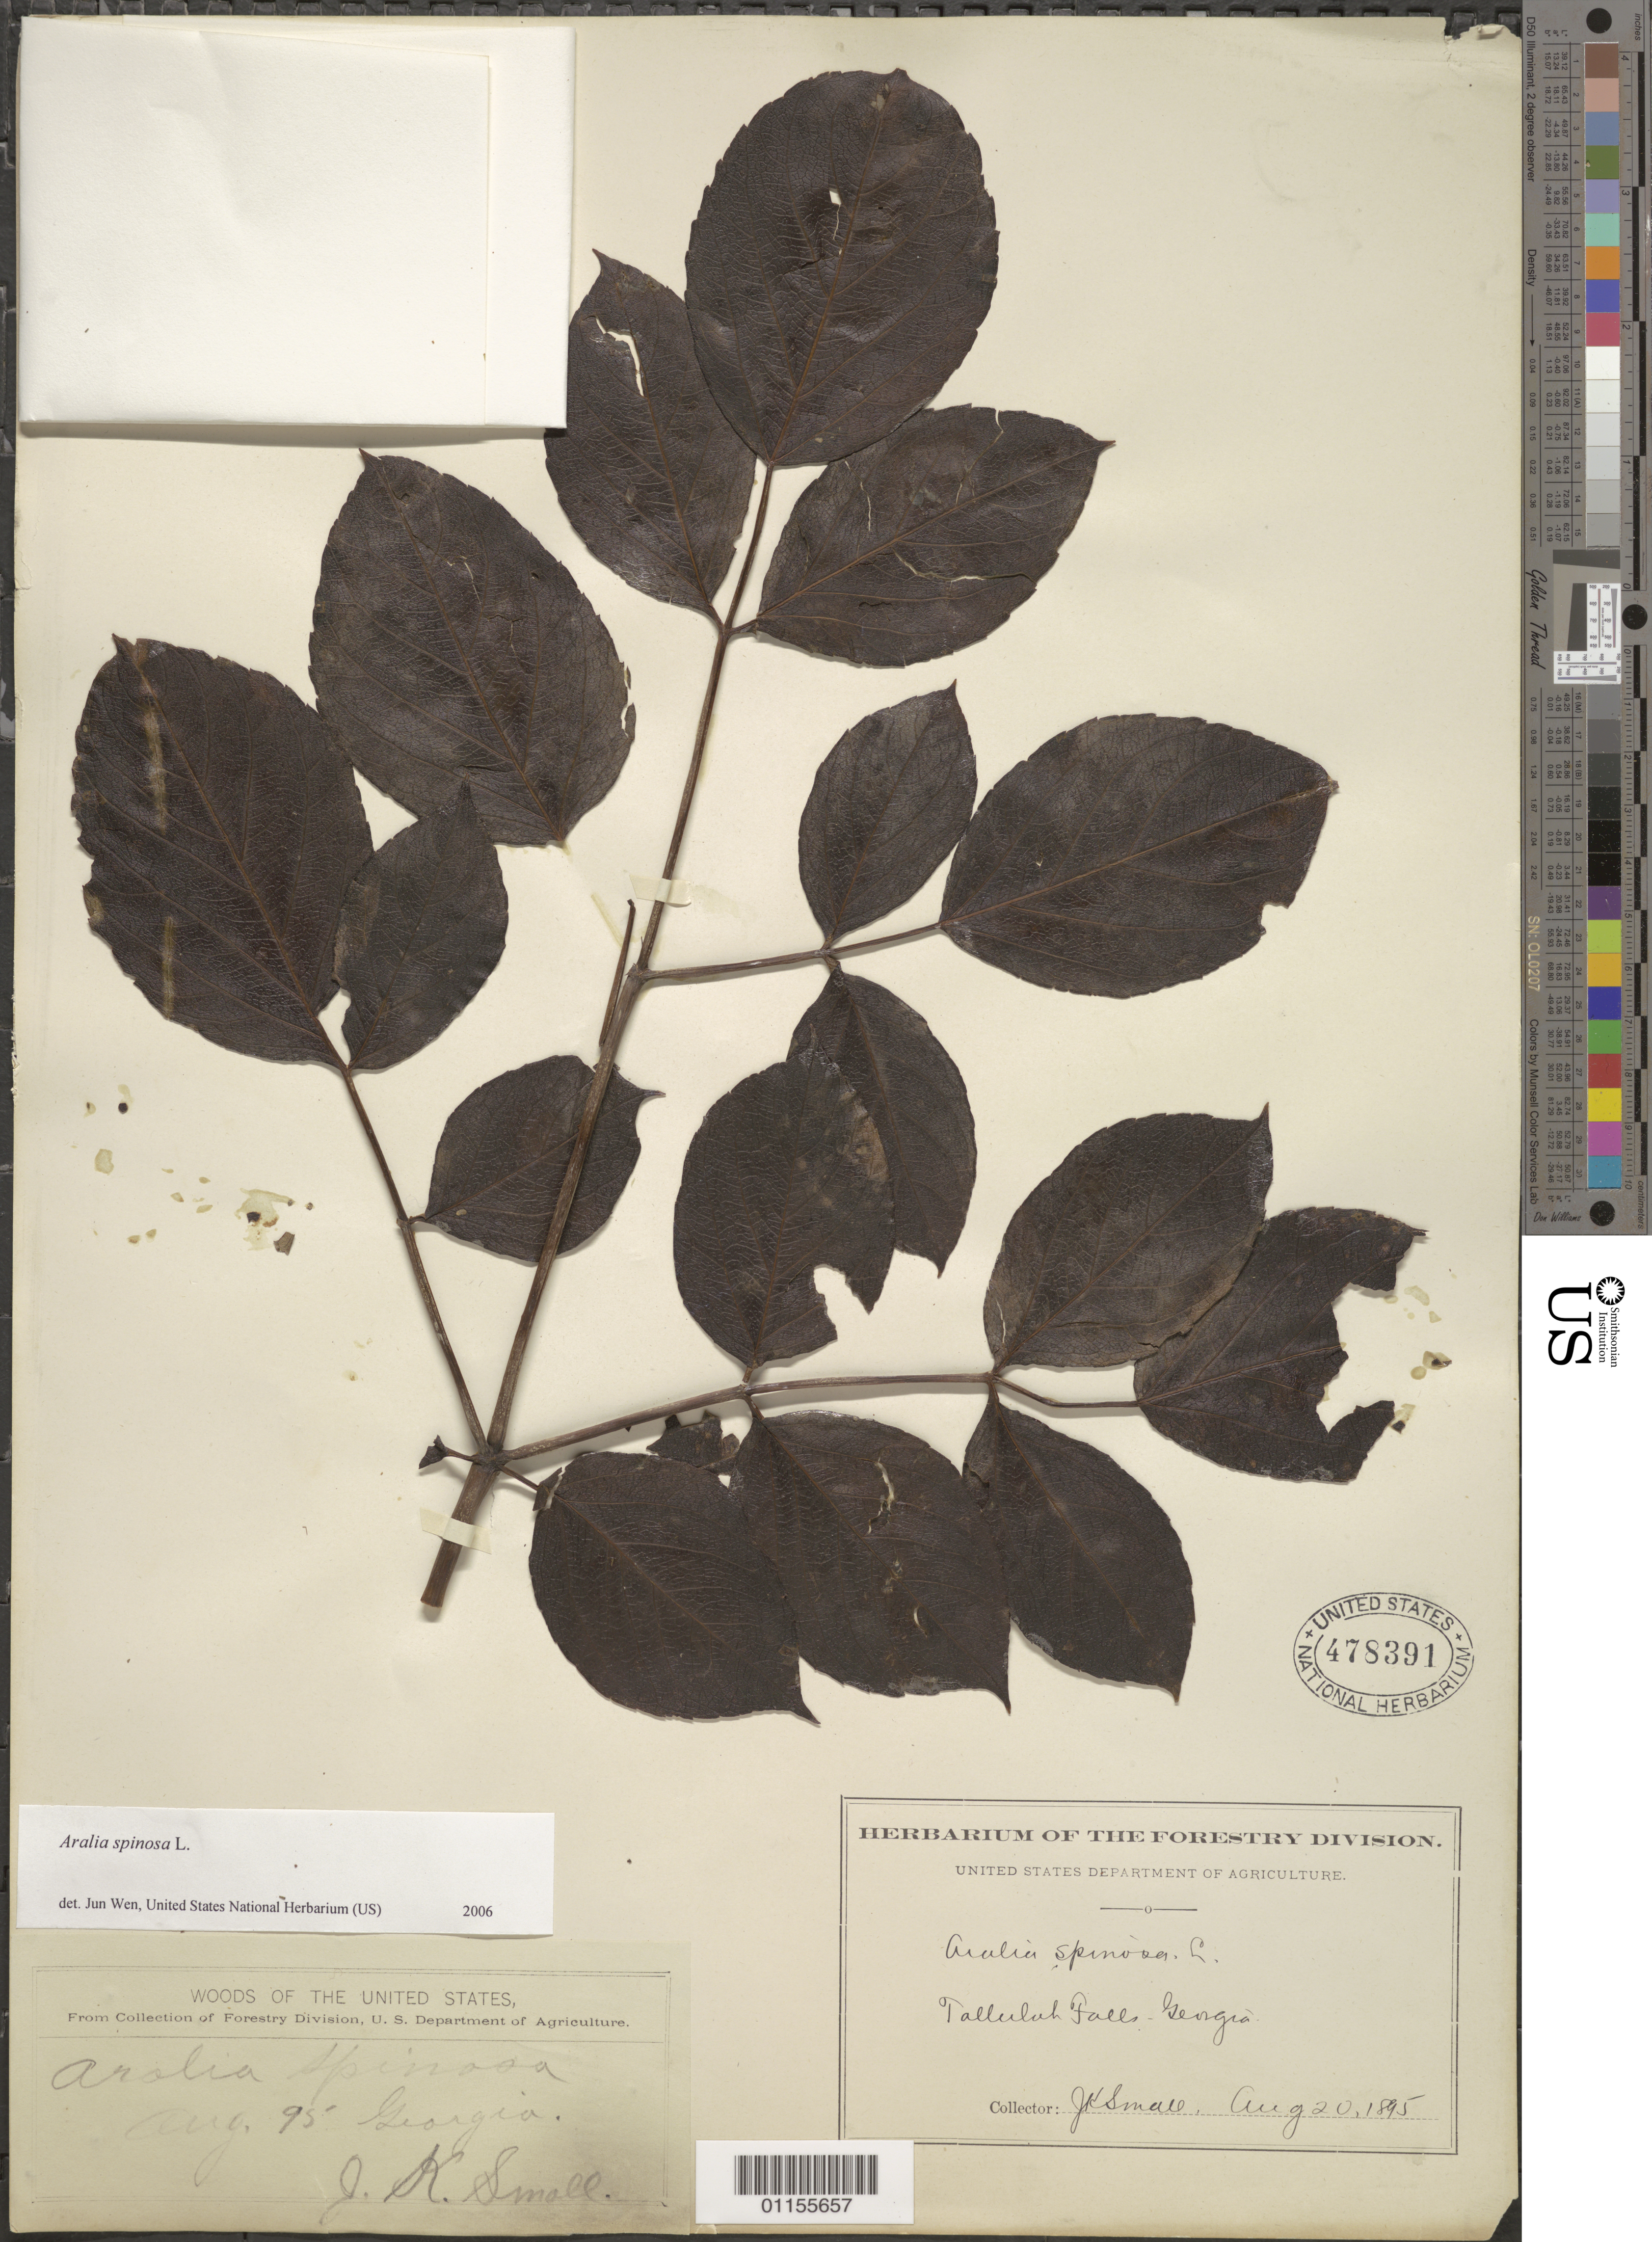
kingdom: Plantae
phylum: Tracheophyta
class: Magnoliopsida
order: Apiales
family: Araliaceae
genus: Aralia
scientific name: Aralia spinosa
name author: L.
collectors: J. K. Small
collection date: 1895-08-20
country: United States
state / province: Georgia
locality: Tallulah Falls.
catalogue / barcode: US 478391